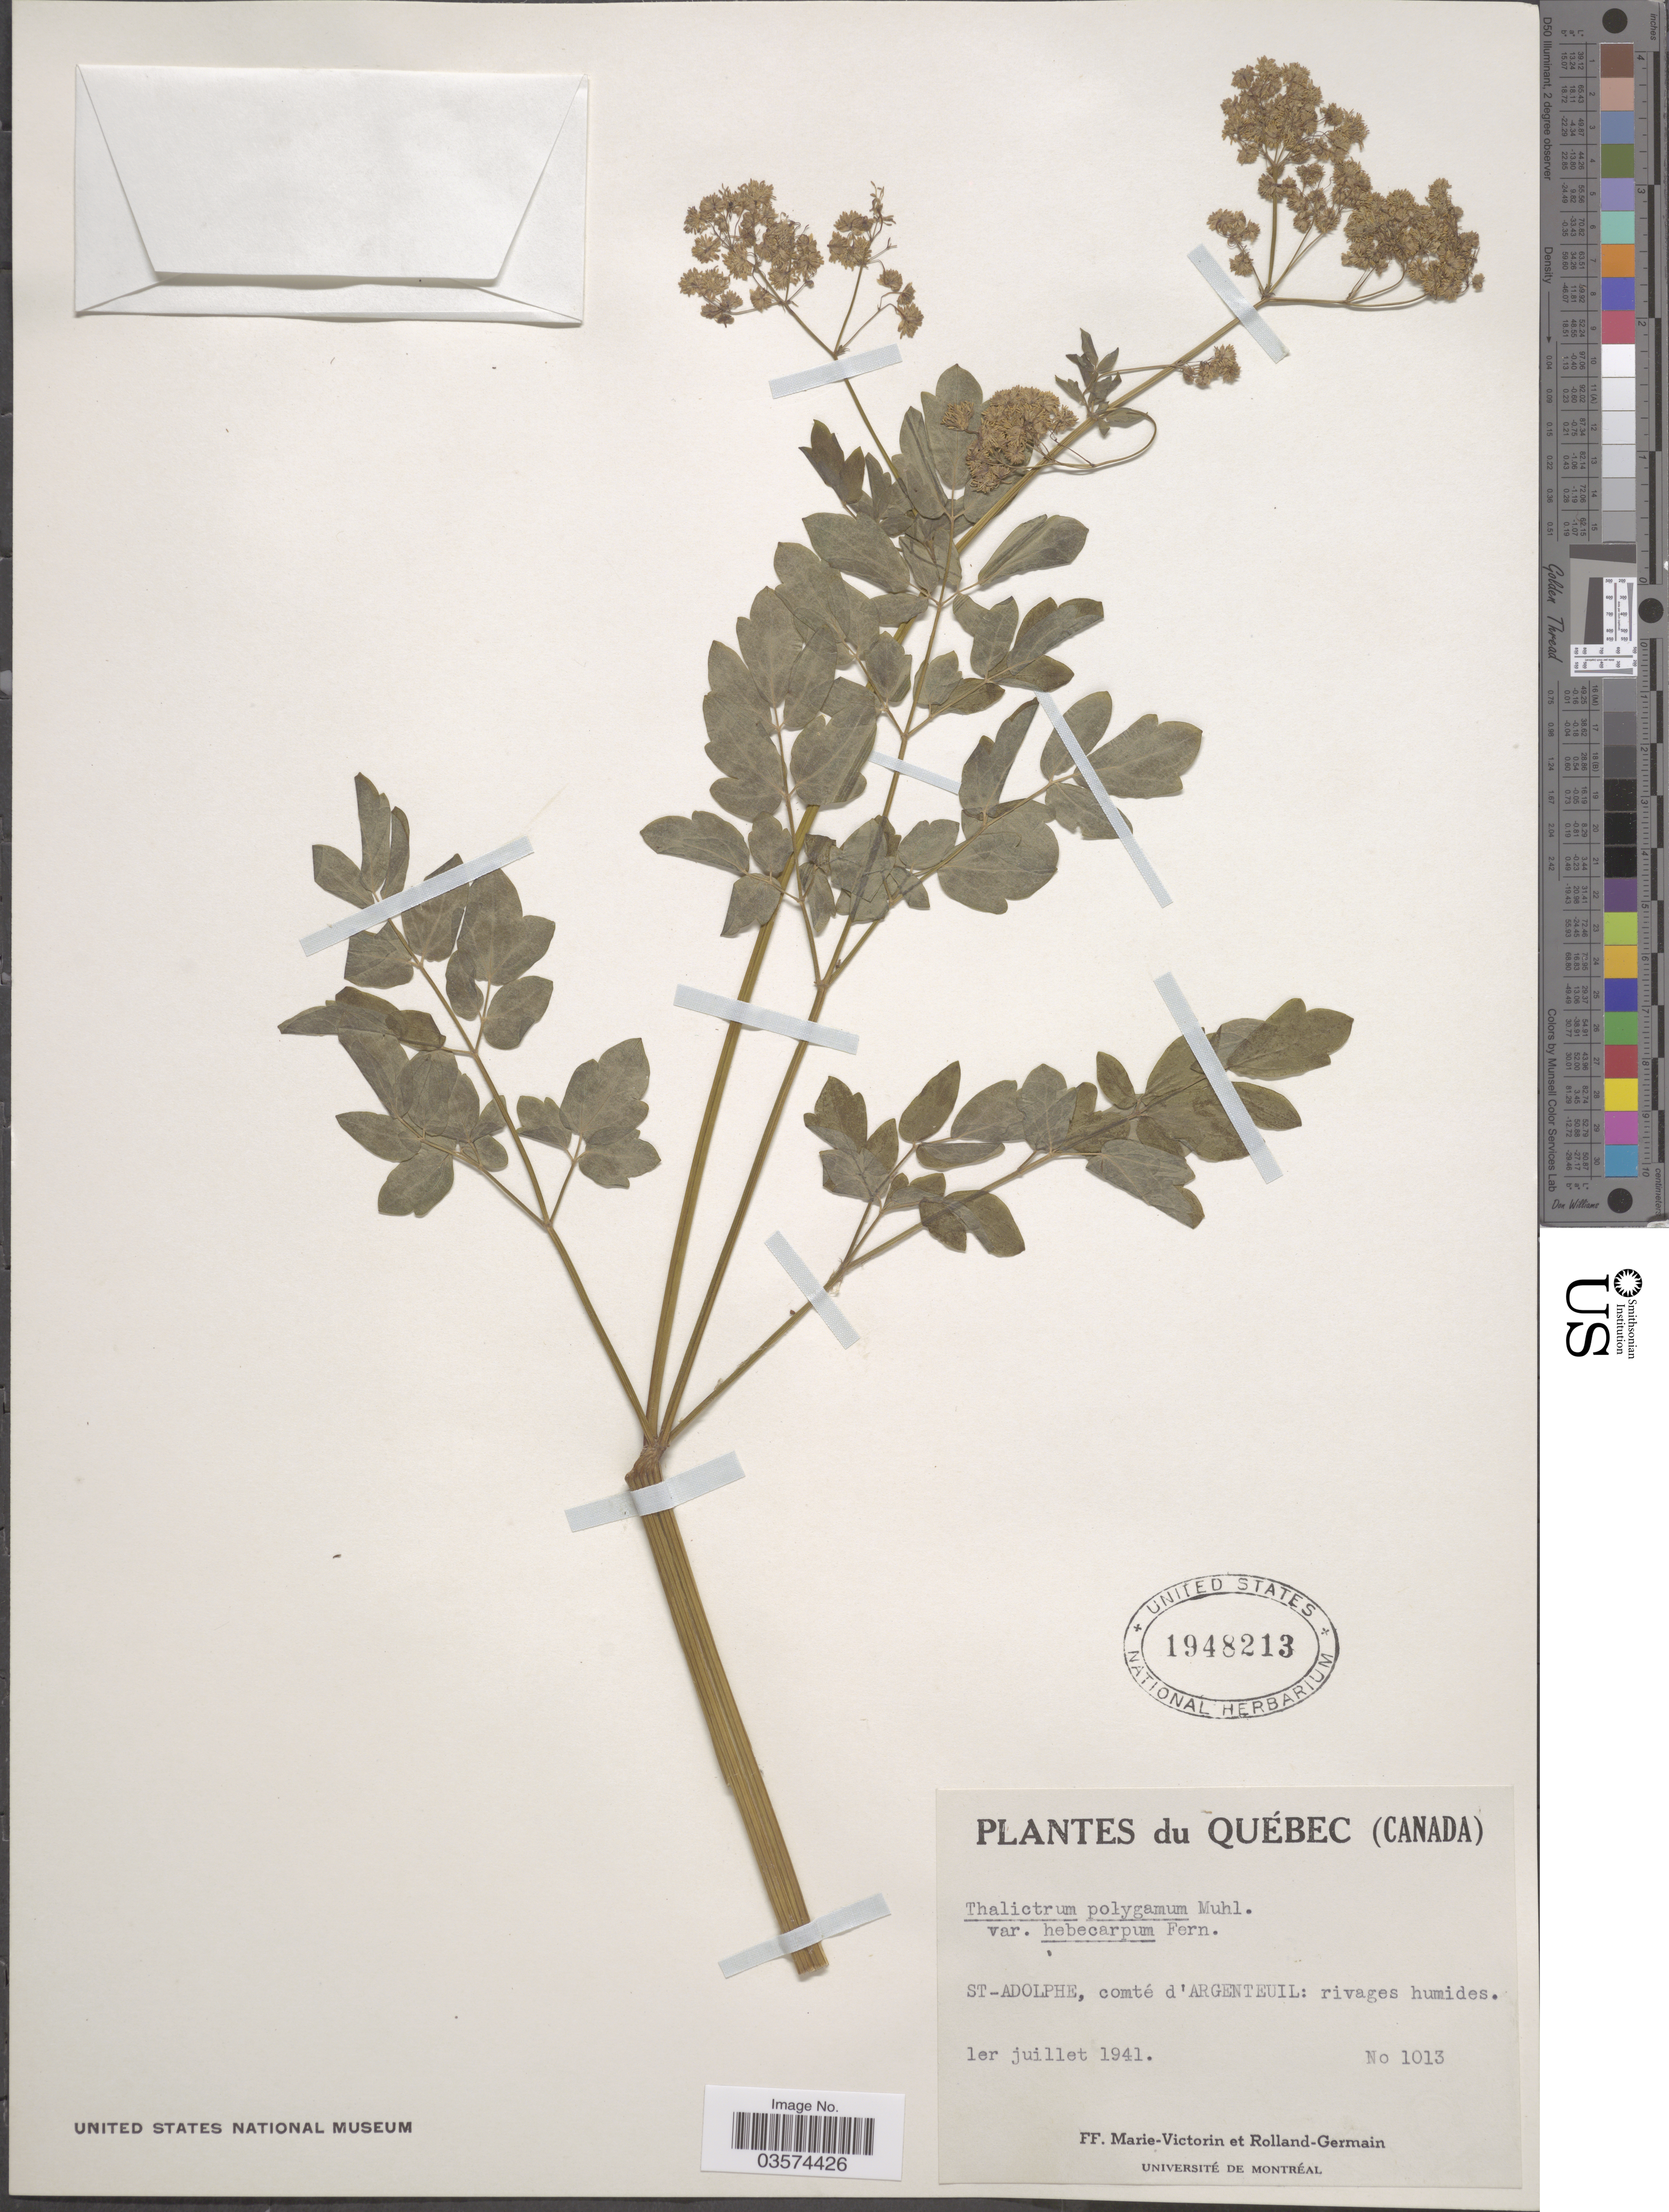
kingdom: Plantae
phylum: Tracheophyta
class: Magnoliopsida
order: Ranunculales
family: Ranunculaceae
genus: Thalictrum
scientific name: Thalictrum pubescens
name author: Pursh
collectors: F. Marie-Victorin & Rolland-Germain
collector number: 1013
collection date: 1941-07-01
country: Canada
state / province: Quebec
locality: St-Adolphe, comté d'Argenteuil: rivages humides.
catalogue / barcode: US 1948213